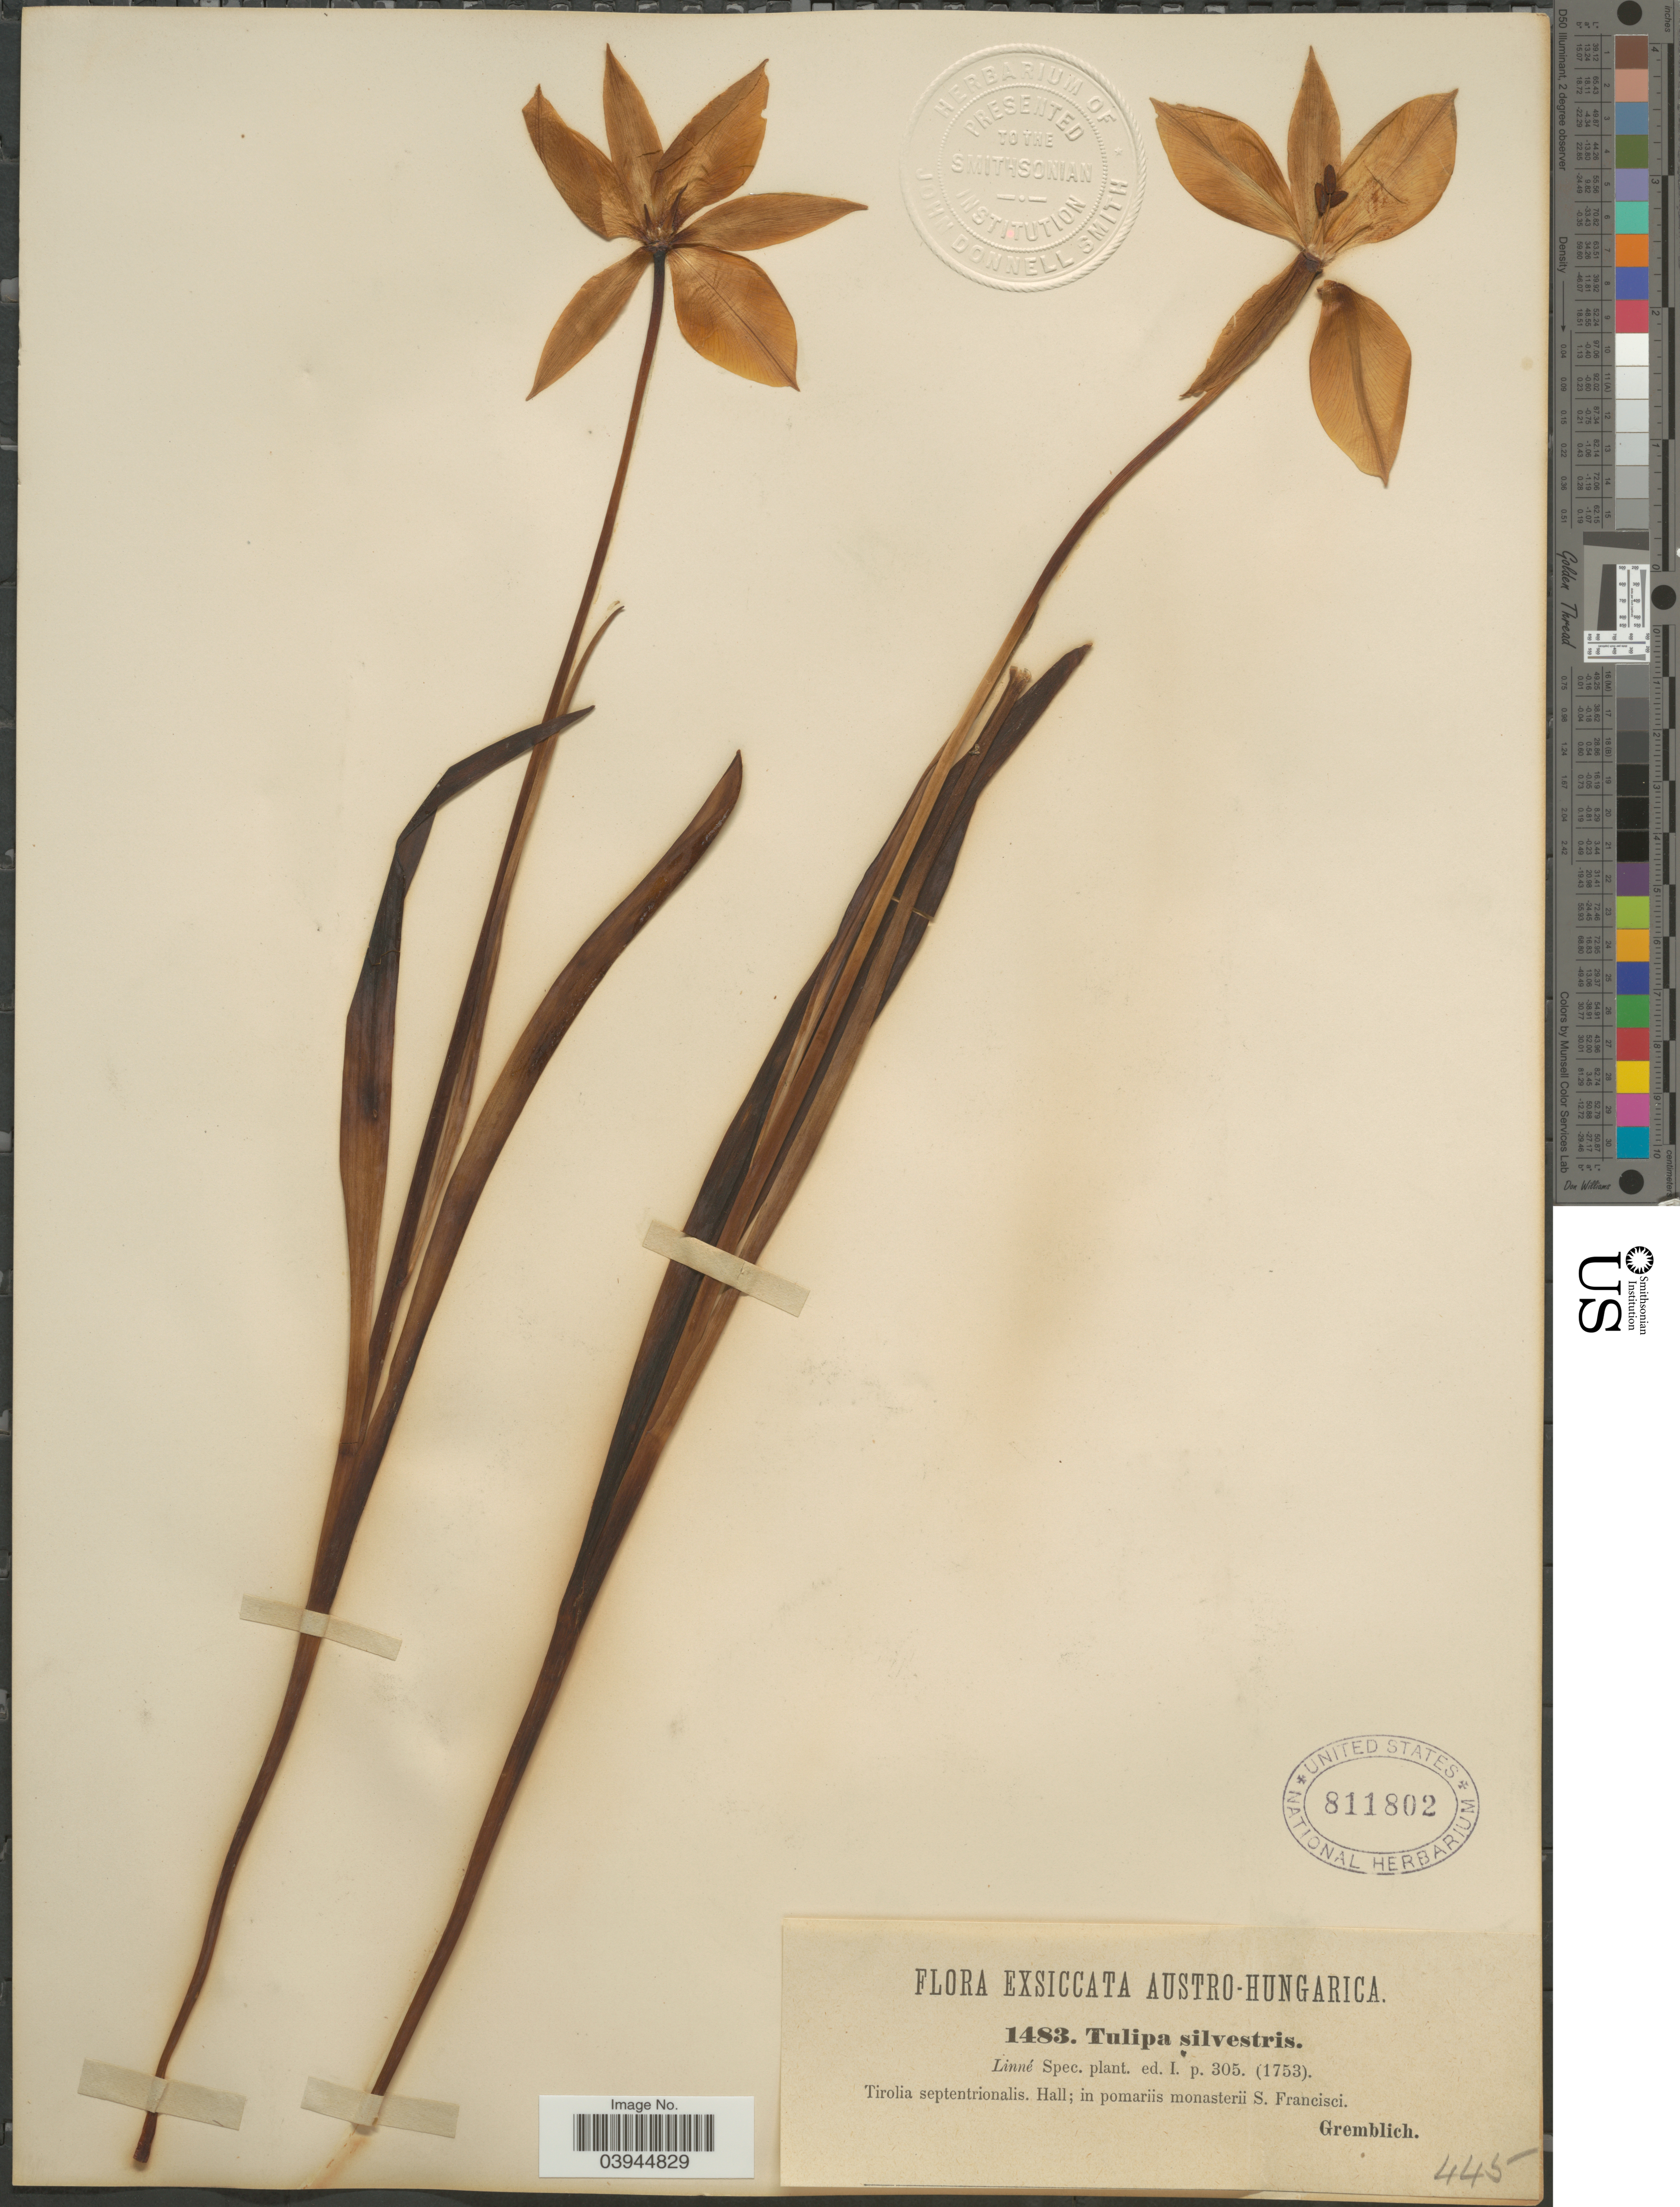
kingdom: Plantae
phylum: Tracheophyta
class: Liliopsida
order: Liliales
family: Liliaceae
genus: Tulipa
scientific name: Tulipa silvestris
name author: L.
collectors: -. Gremblich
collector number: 1483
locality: Austro-Hungaria. Tirolia septentrionalis. Hall; in pomariis monasterii S. Francisci.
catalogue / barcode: US 811802